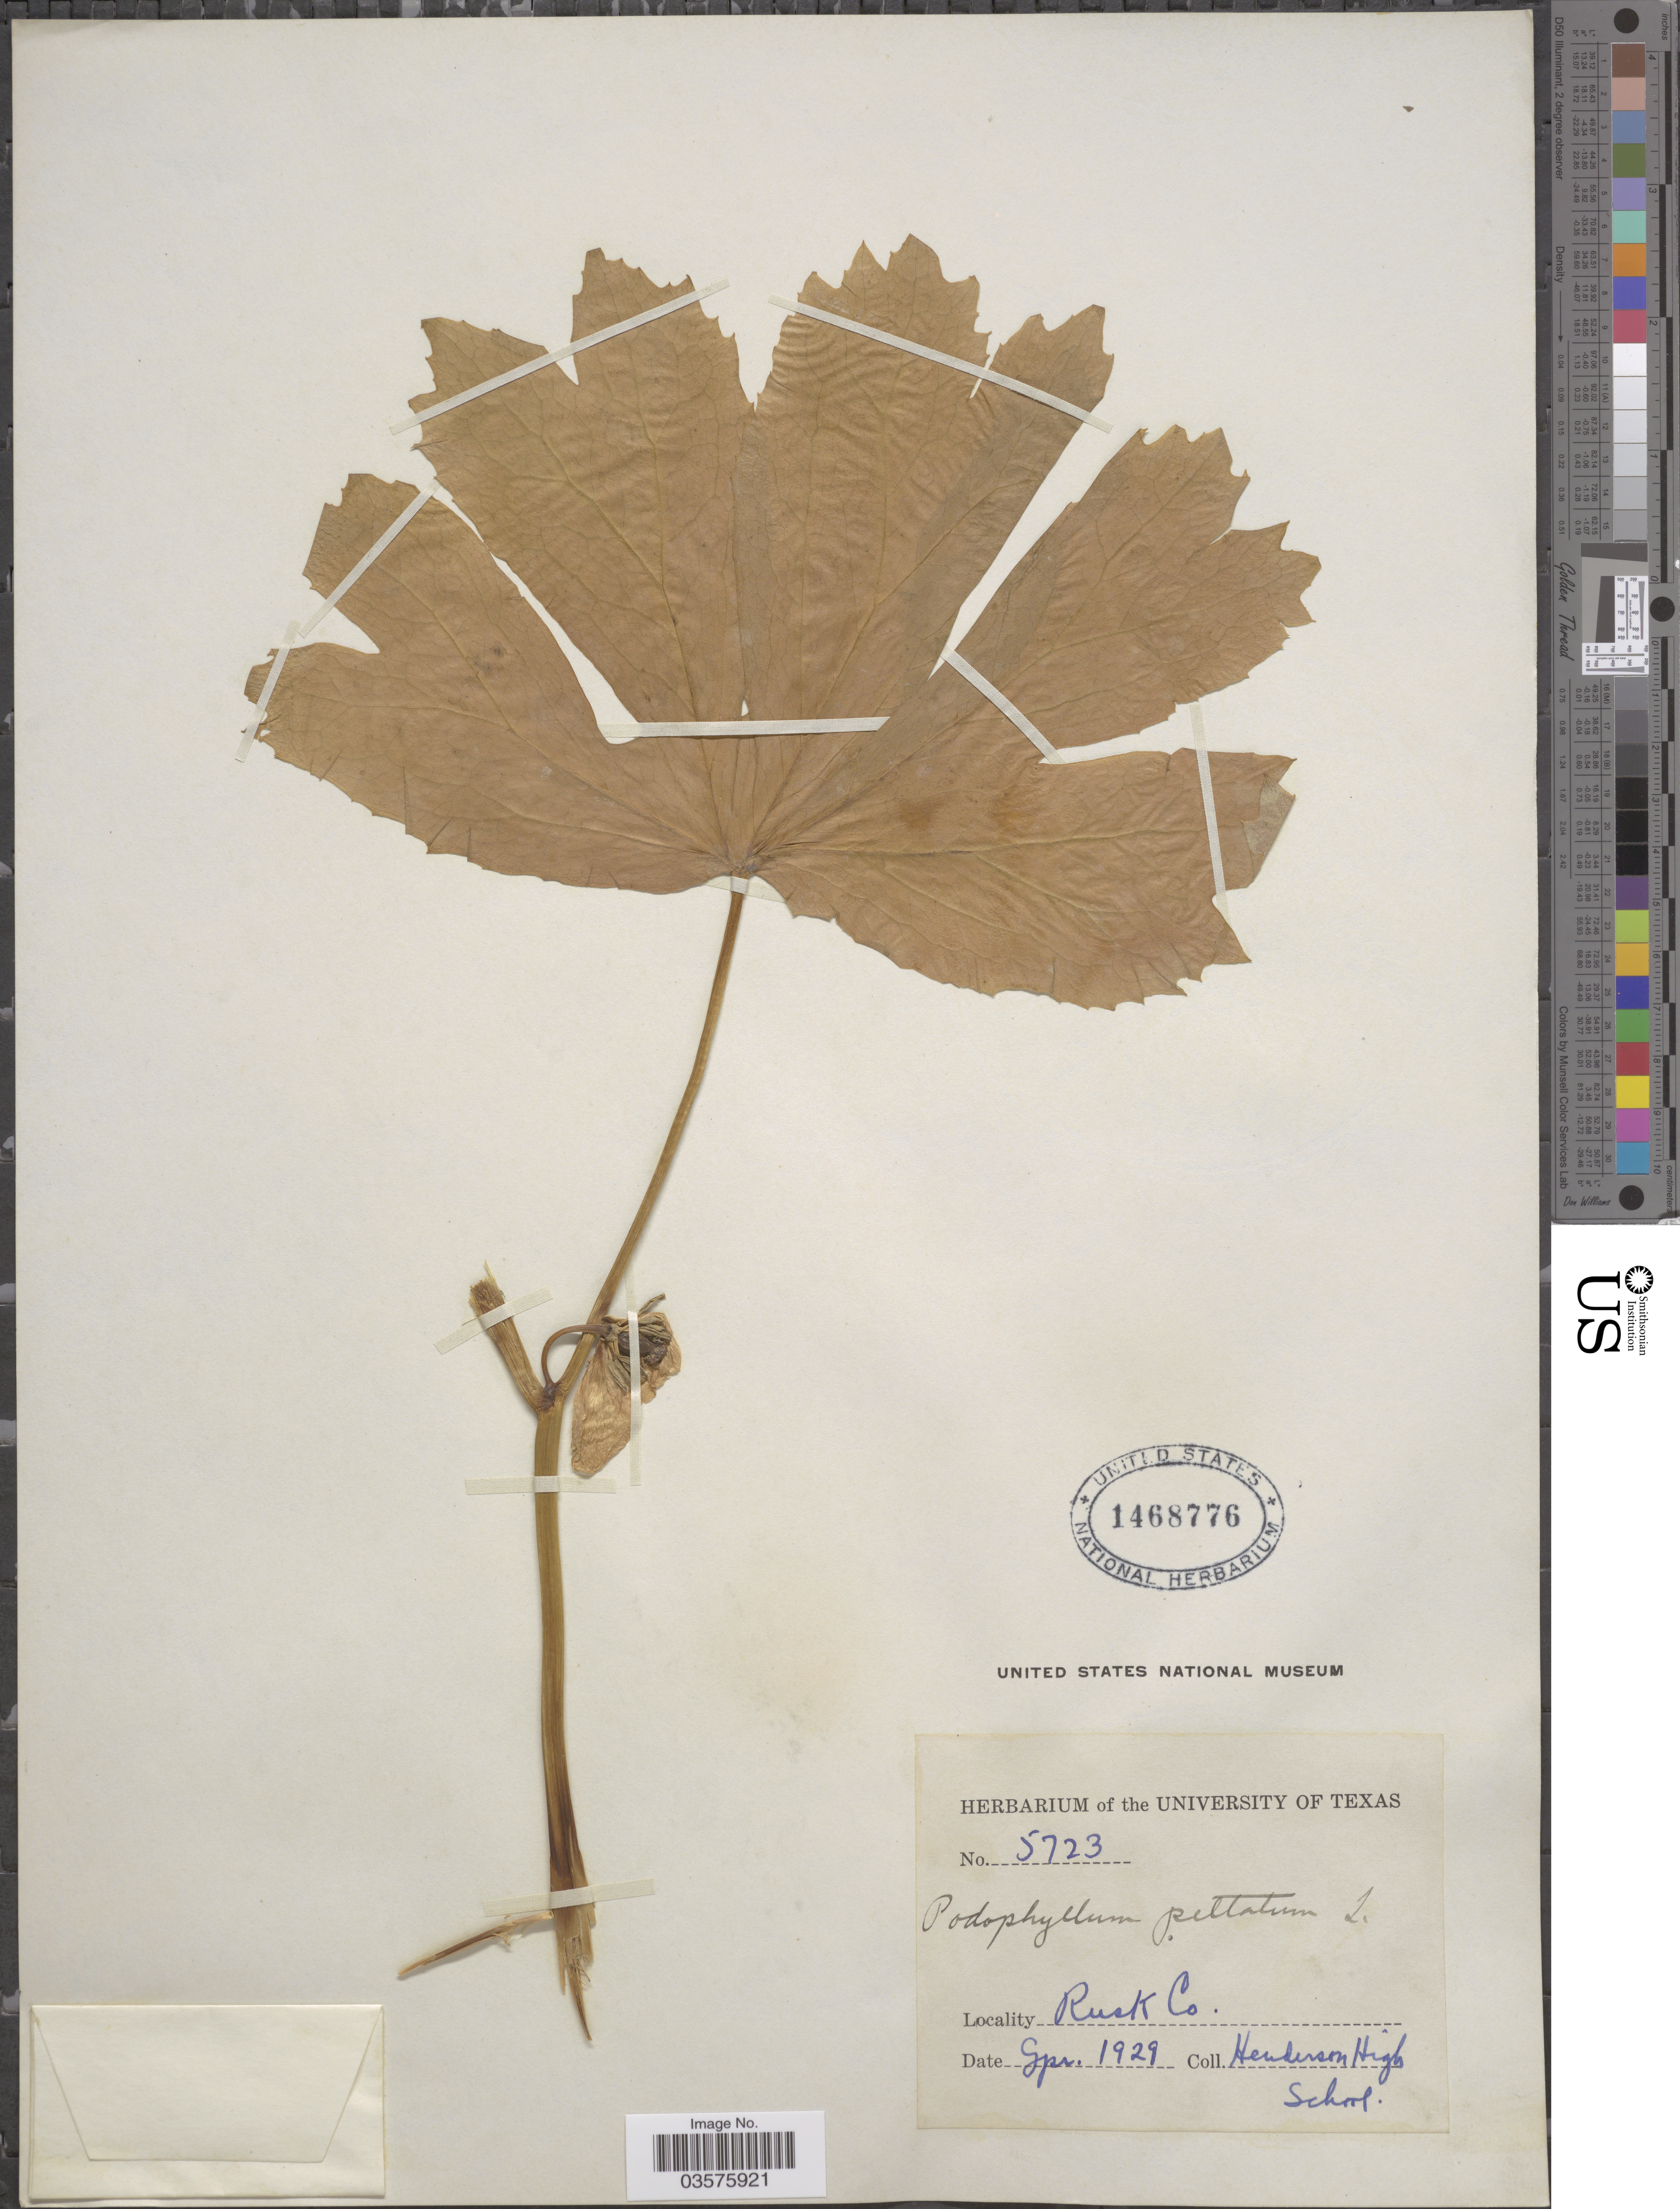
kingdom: Plantae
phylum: Tracheophyta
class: Magnoliopsida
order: Ranunculales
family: Berberidaceae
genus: Podophyllum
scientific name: Podophyllum peltatum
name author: L.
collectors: Henderson High School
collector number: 5723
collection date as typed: Spr. 1929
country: United States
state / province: Texas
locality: Rusk Co.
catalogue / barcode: US 1468776